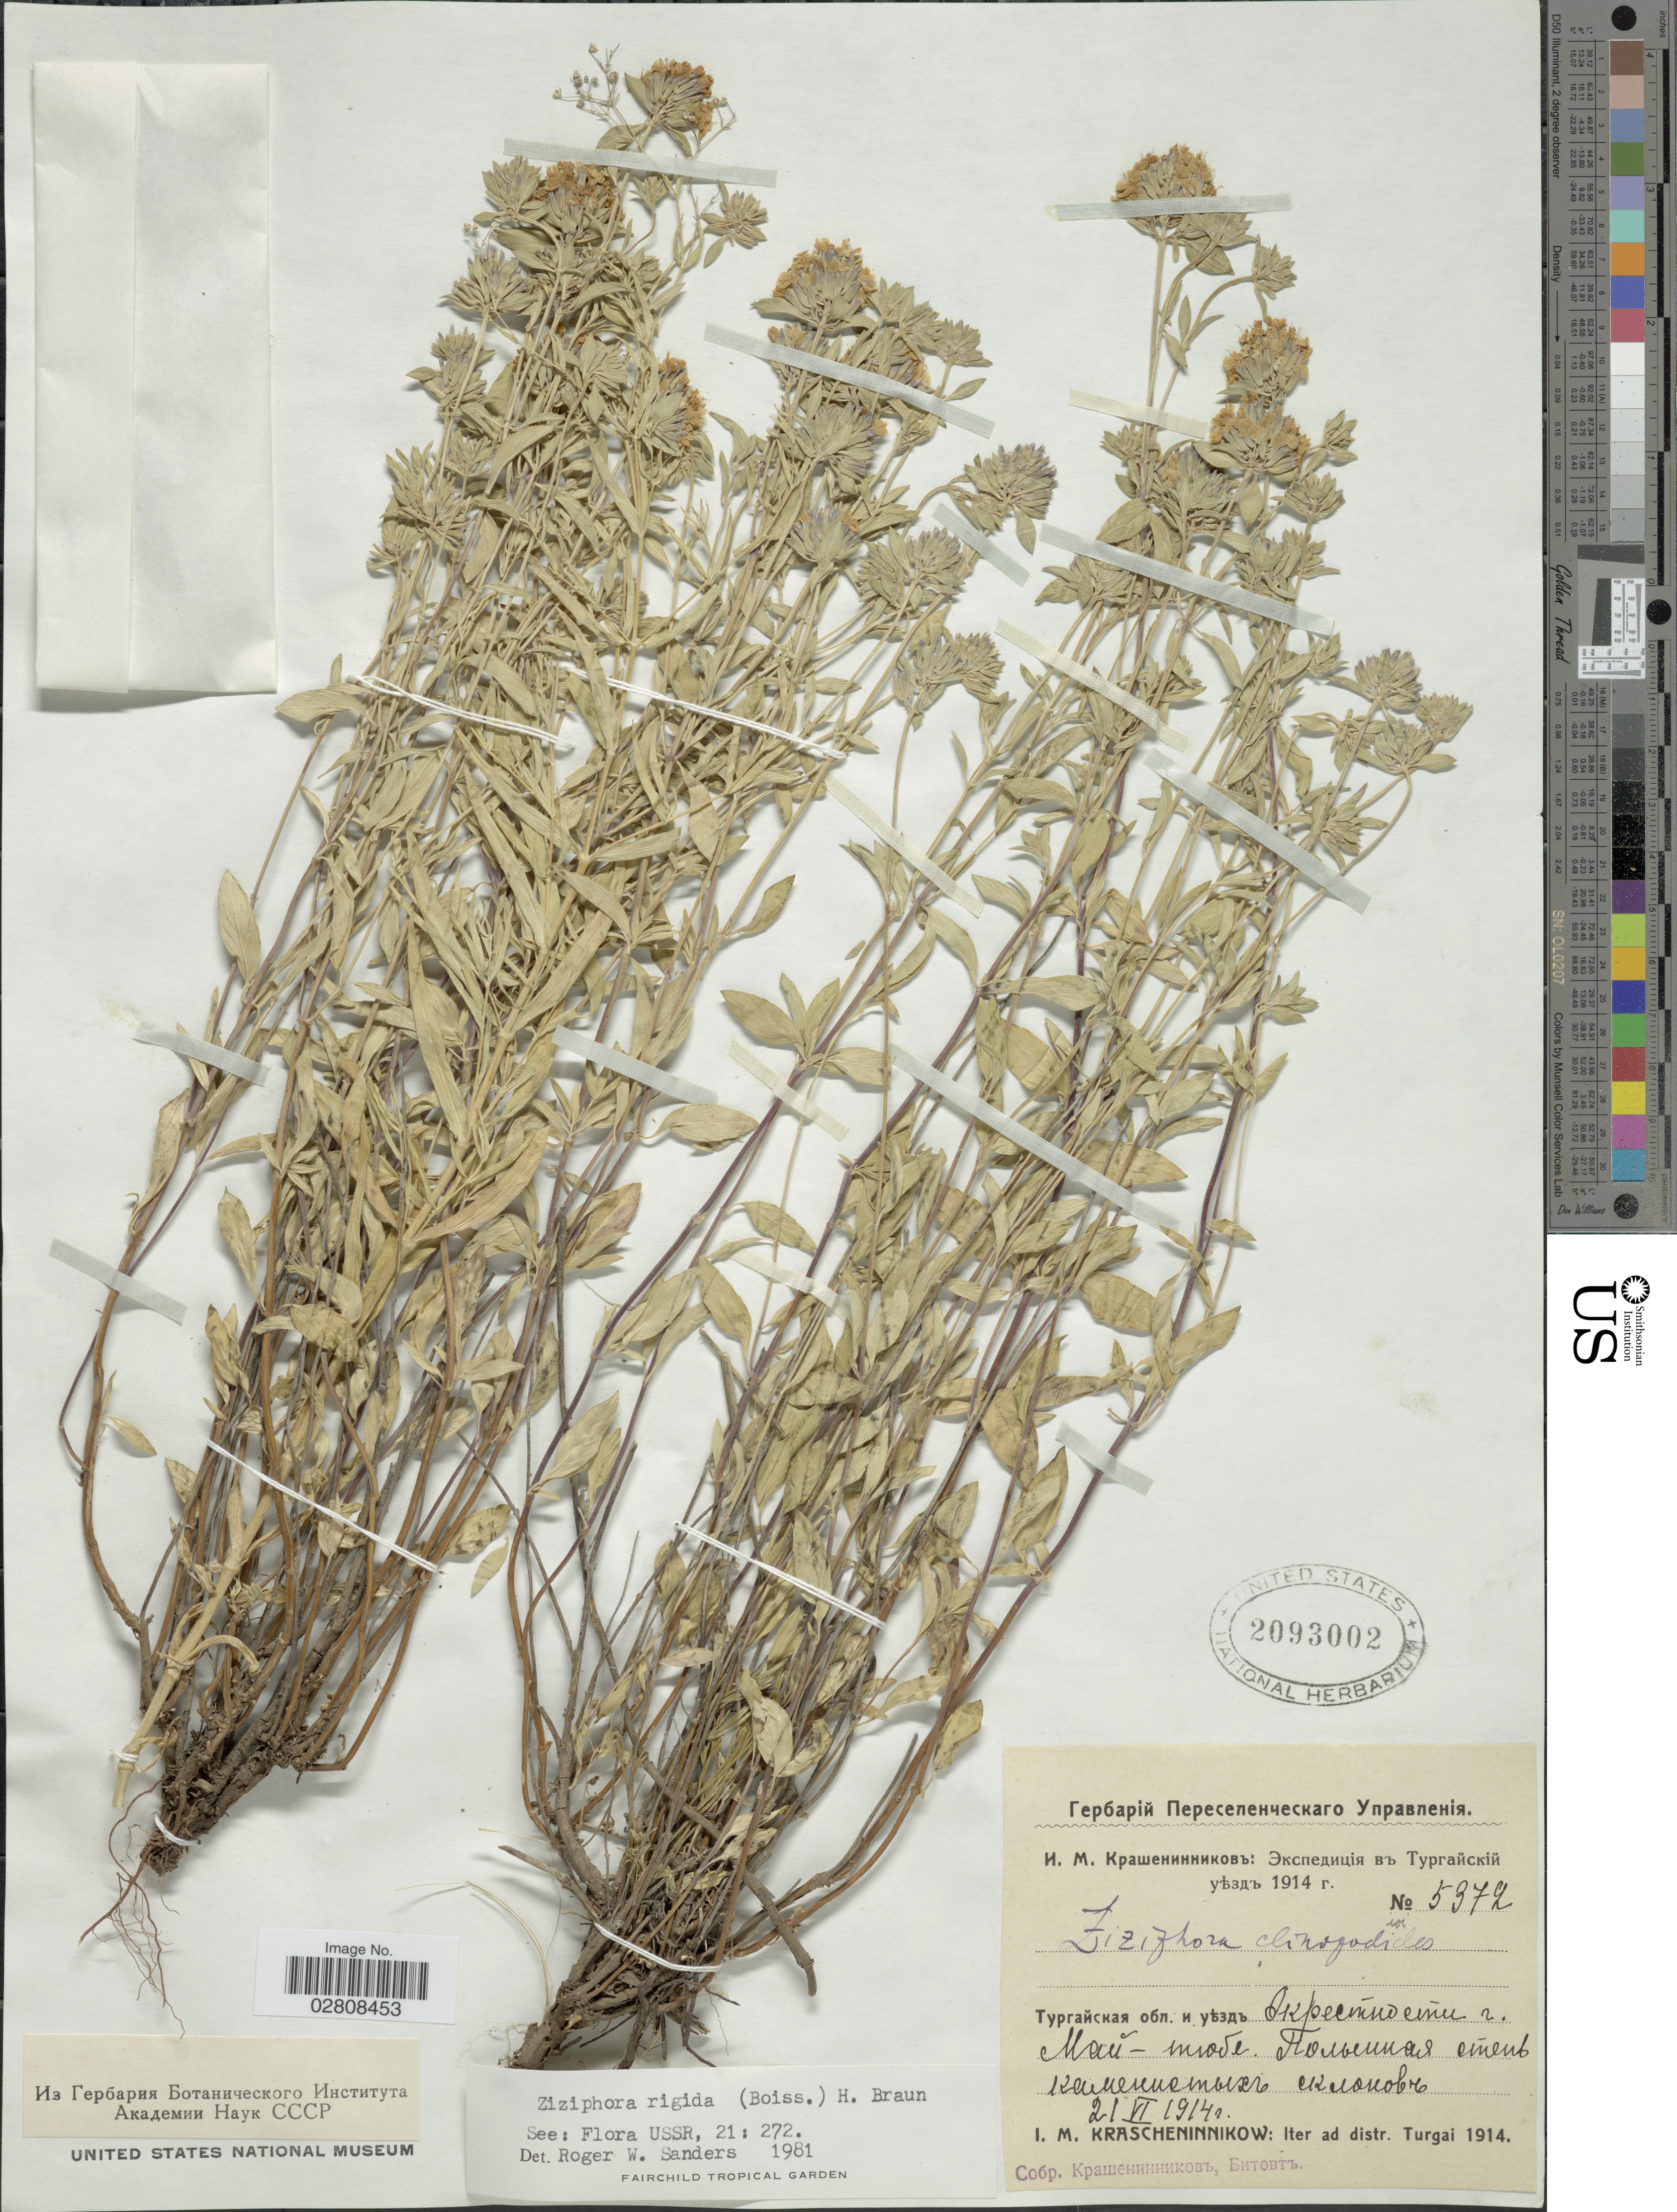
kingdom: Plantae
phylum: Tracheophyta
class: Magnoliopsida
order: Lamiales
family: Lamiaceae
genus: Ziziphora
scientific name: Ziziphora clinopodioides subsp. rigida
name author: (Boiss.) Rech. f.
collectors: I. Krascheninnikov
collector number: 5372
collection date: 1914-06-21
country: Kazakhstan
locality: X. Iter ad distr. Turgai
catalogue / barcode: US 2093002